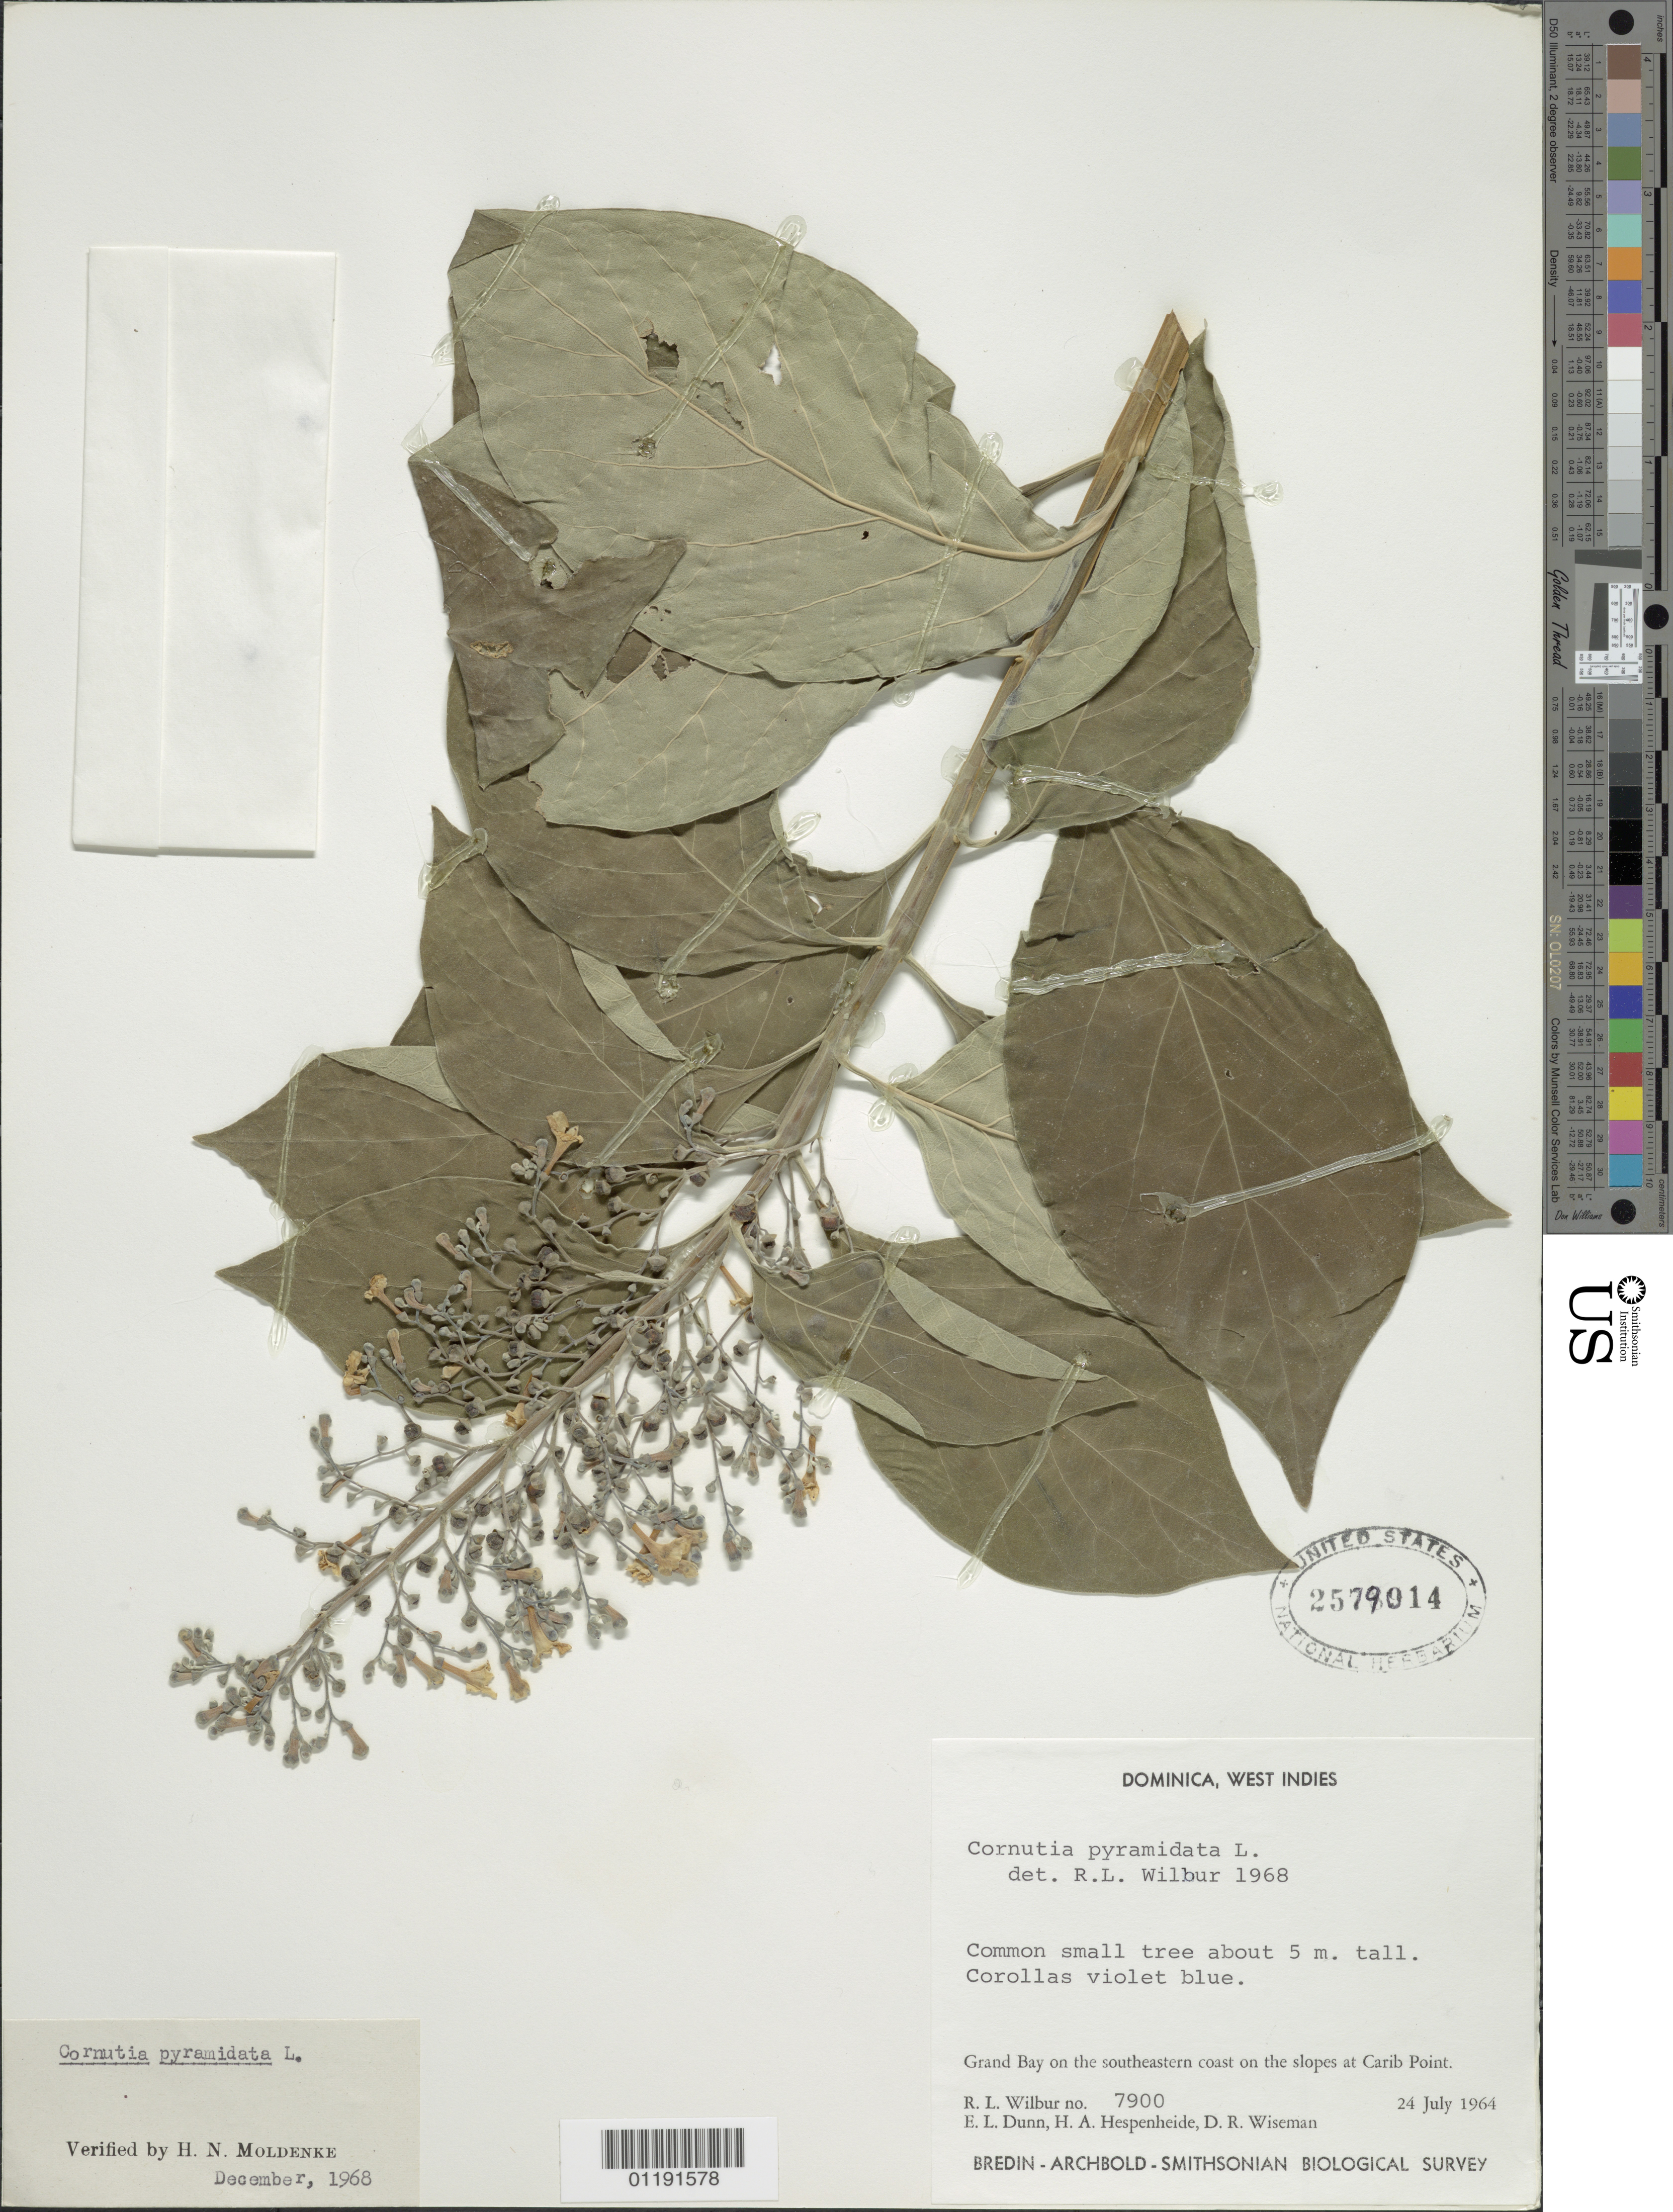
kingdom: Plantae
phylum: Tracheophyta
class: Magnoliopsida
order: Lamiales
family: Lamiaceae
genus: Cornutia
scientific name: Cornutia pyramidata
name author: L.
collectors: R. L. Wilbur, E. Dunn, H. A. Hespenheide & D. R. Wiseman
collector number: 7900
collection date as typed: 24 Jul 1964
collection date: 1964-07-24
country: Dominica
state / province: St. Andrew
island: Dominica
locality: Grand Bay on the SE coast on the slopes at Carib Point.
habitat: SE coast, bay, slopes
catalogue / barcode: US 2579014